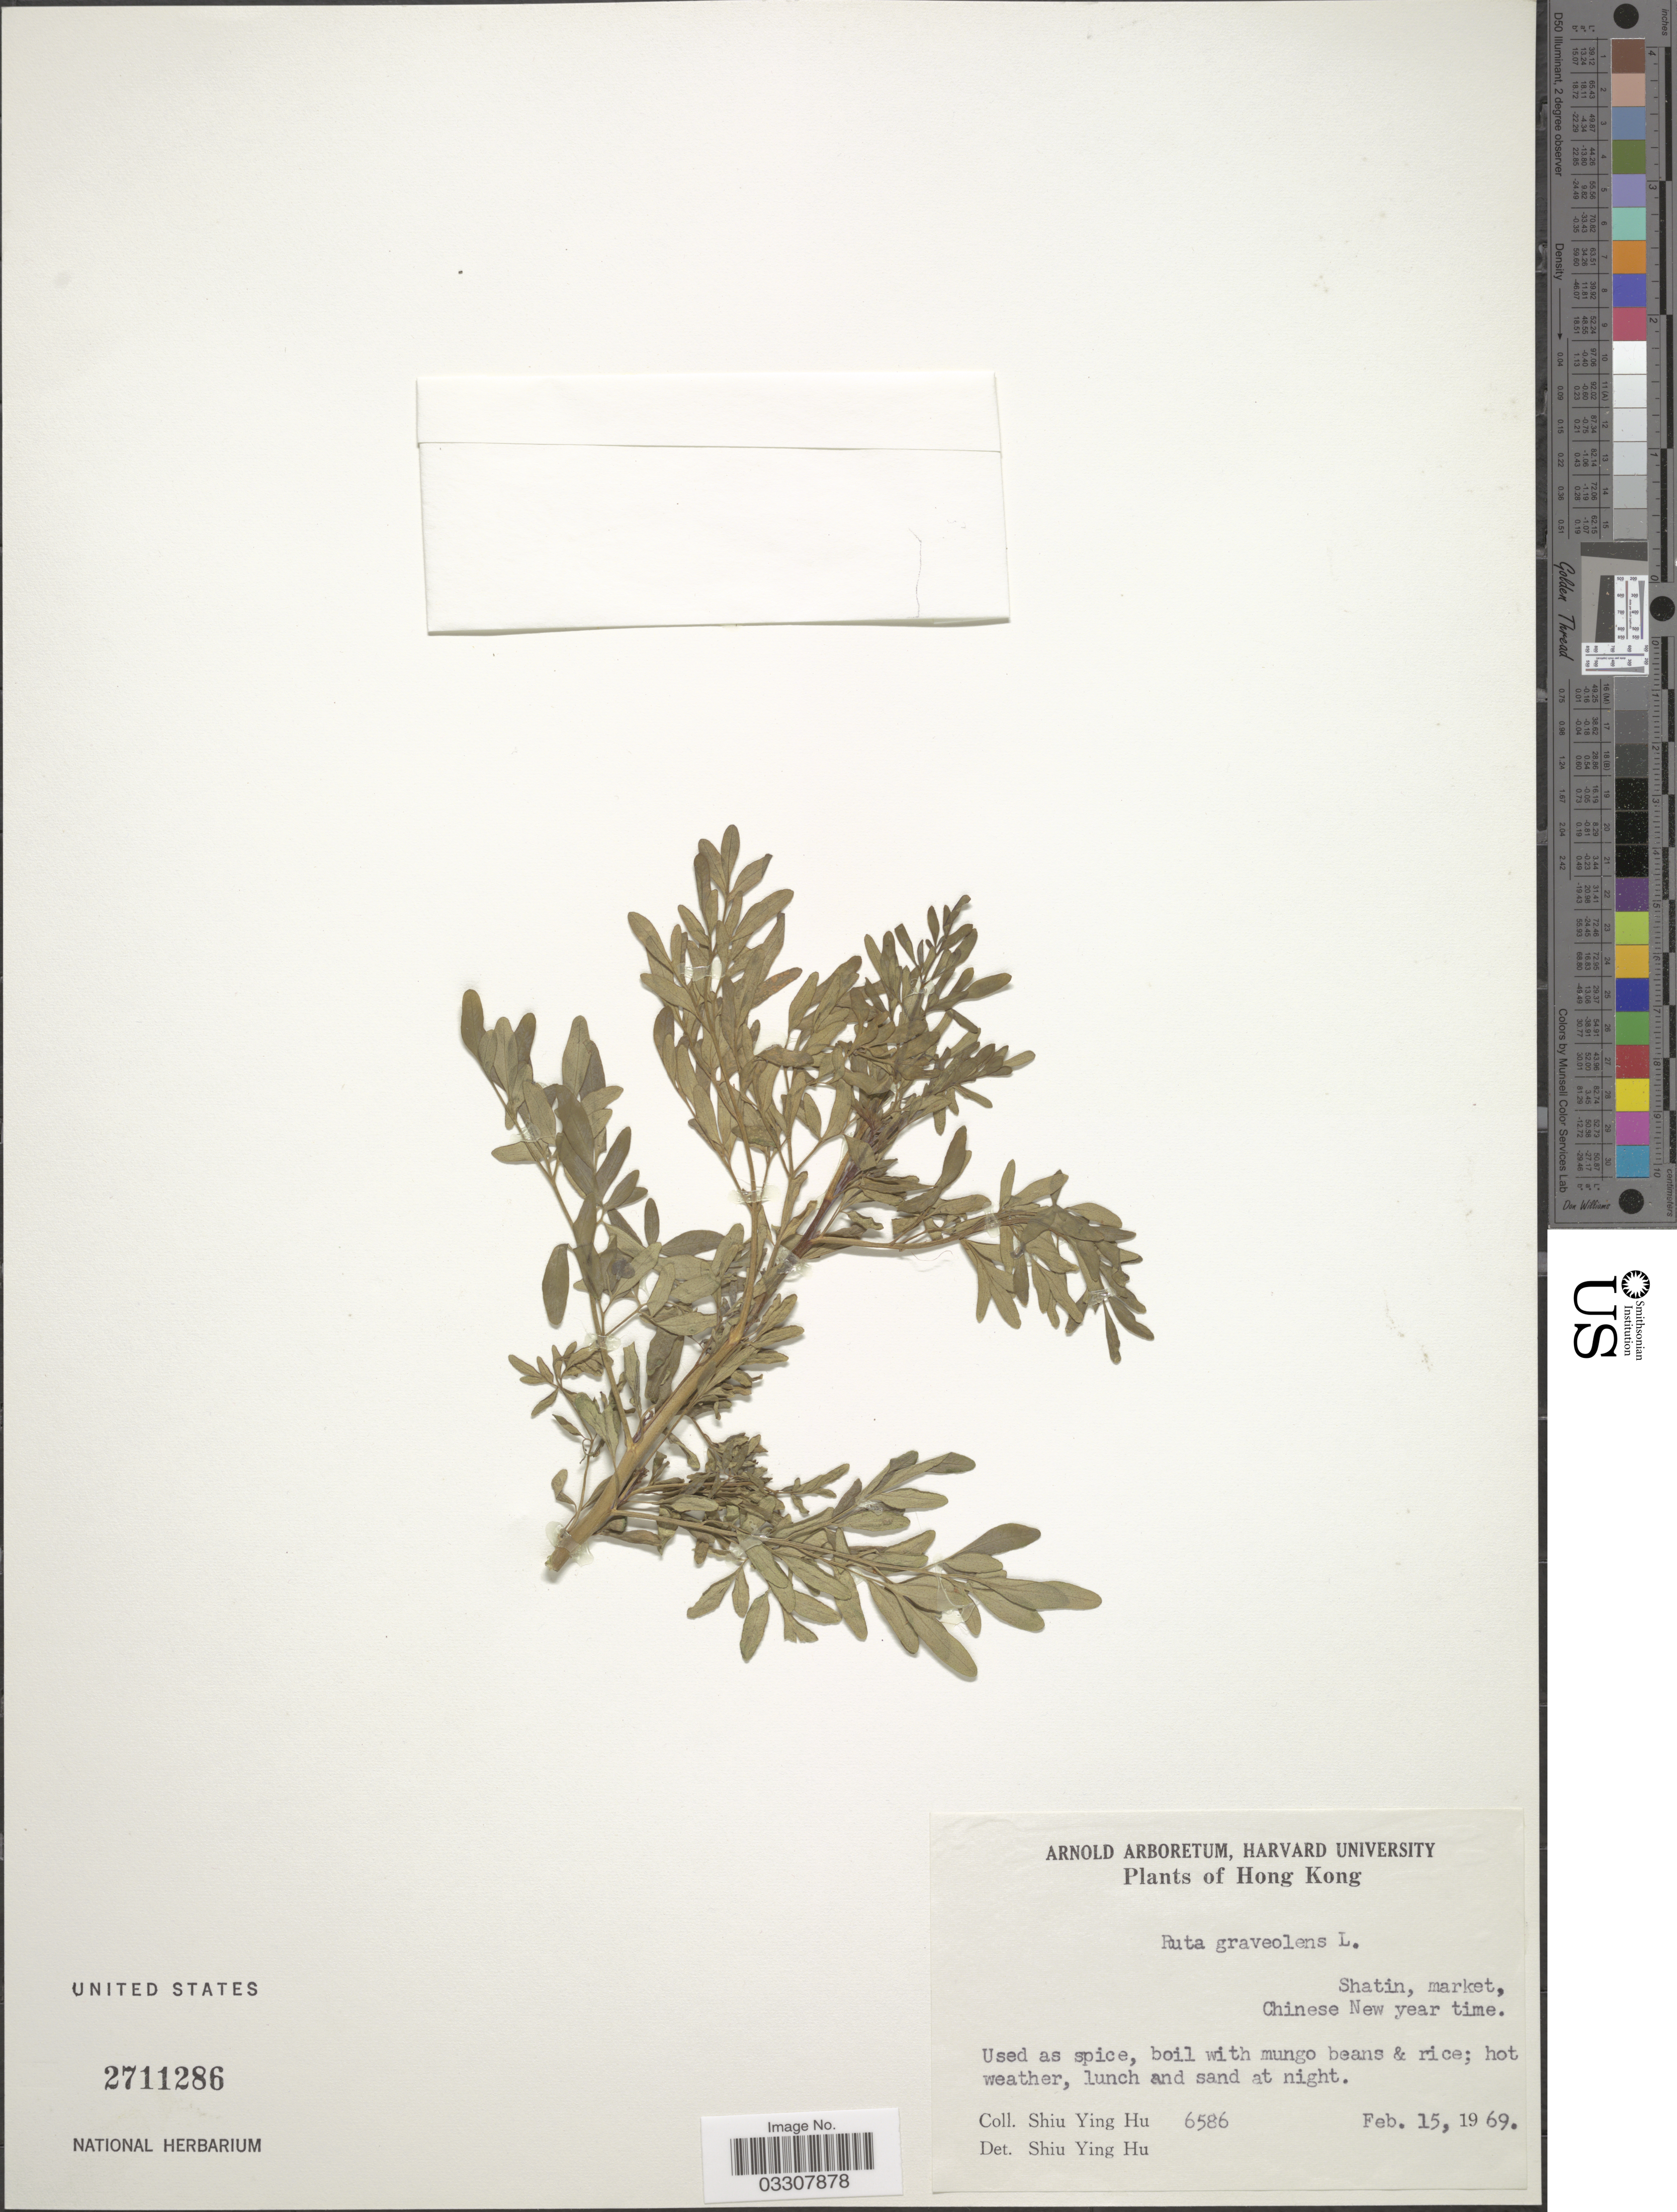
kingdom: Plantae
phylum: Tracheophyta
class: Magnoliopsida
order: Sapindales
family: Rutaceae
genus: Ruta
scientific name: Ruta graveolens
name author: L.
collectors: S. Y. Hu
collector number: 6586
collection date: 1969-02-15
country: China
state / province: Hong Kong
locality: Shatin, market, Chinese New year time.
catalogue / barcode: US 2711286